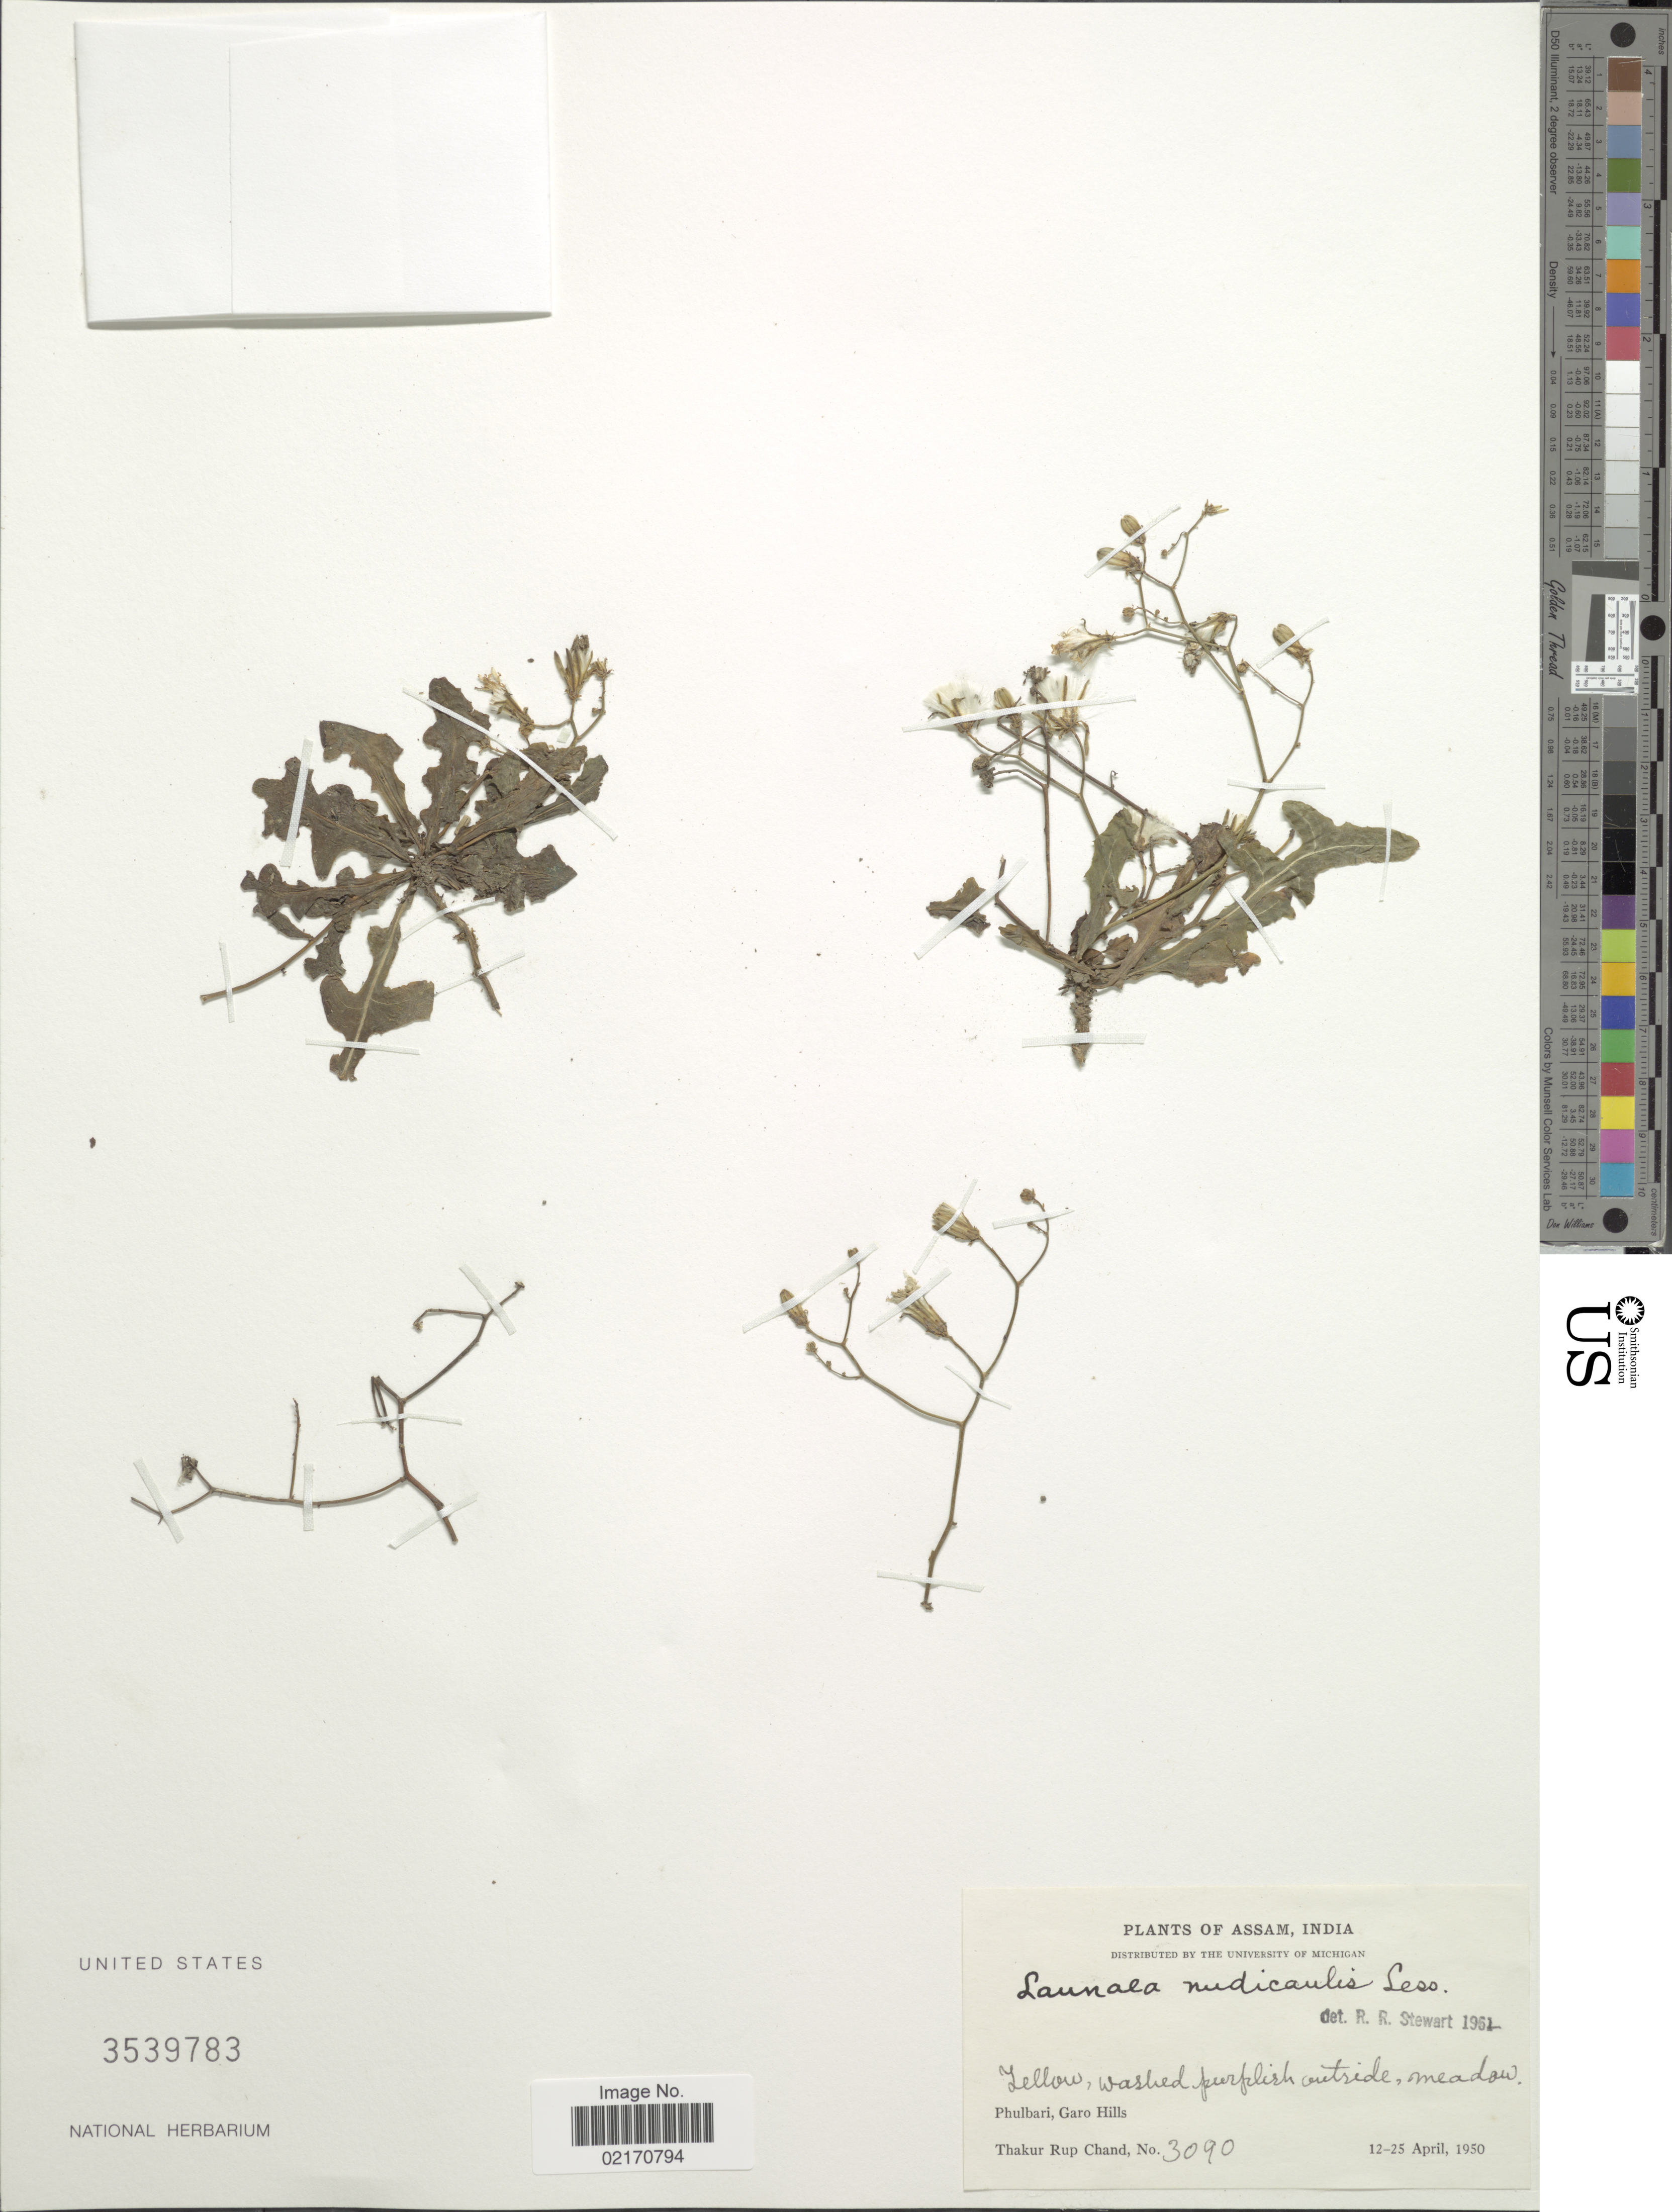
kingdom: Plantae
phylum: Tracheophyta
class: Magnoliopsida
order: Asterales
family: Asteraceae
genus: Launaea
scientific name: Launaea nudicaulis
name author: (L.) Hook. f.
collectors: T. R. Chand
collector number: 3090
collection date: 1950-04-12/1950-04-25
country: India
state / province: Meghalaya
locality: Phulbari, Garo Hills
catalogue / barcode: US 3539783